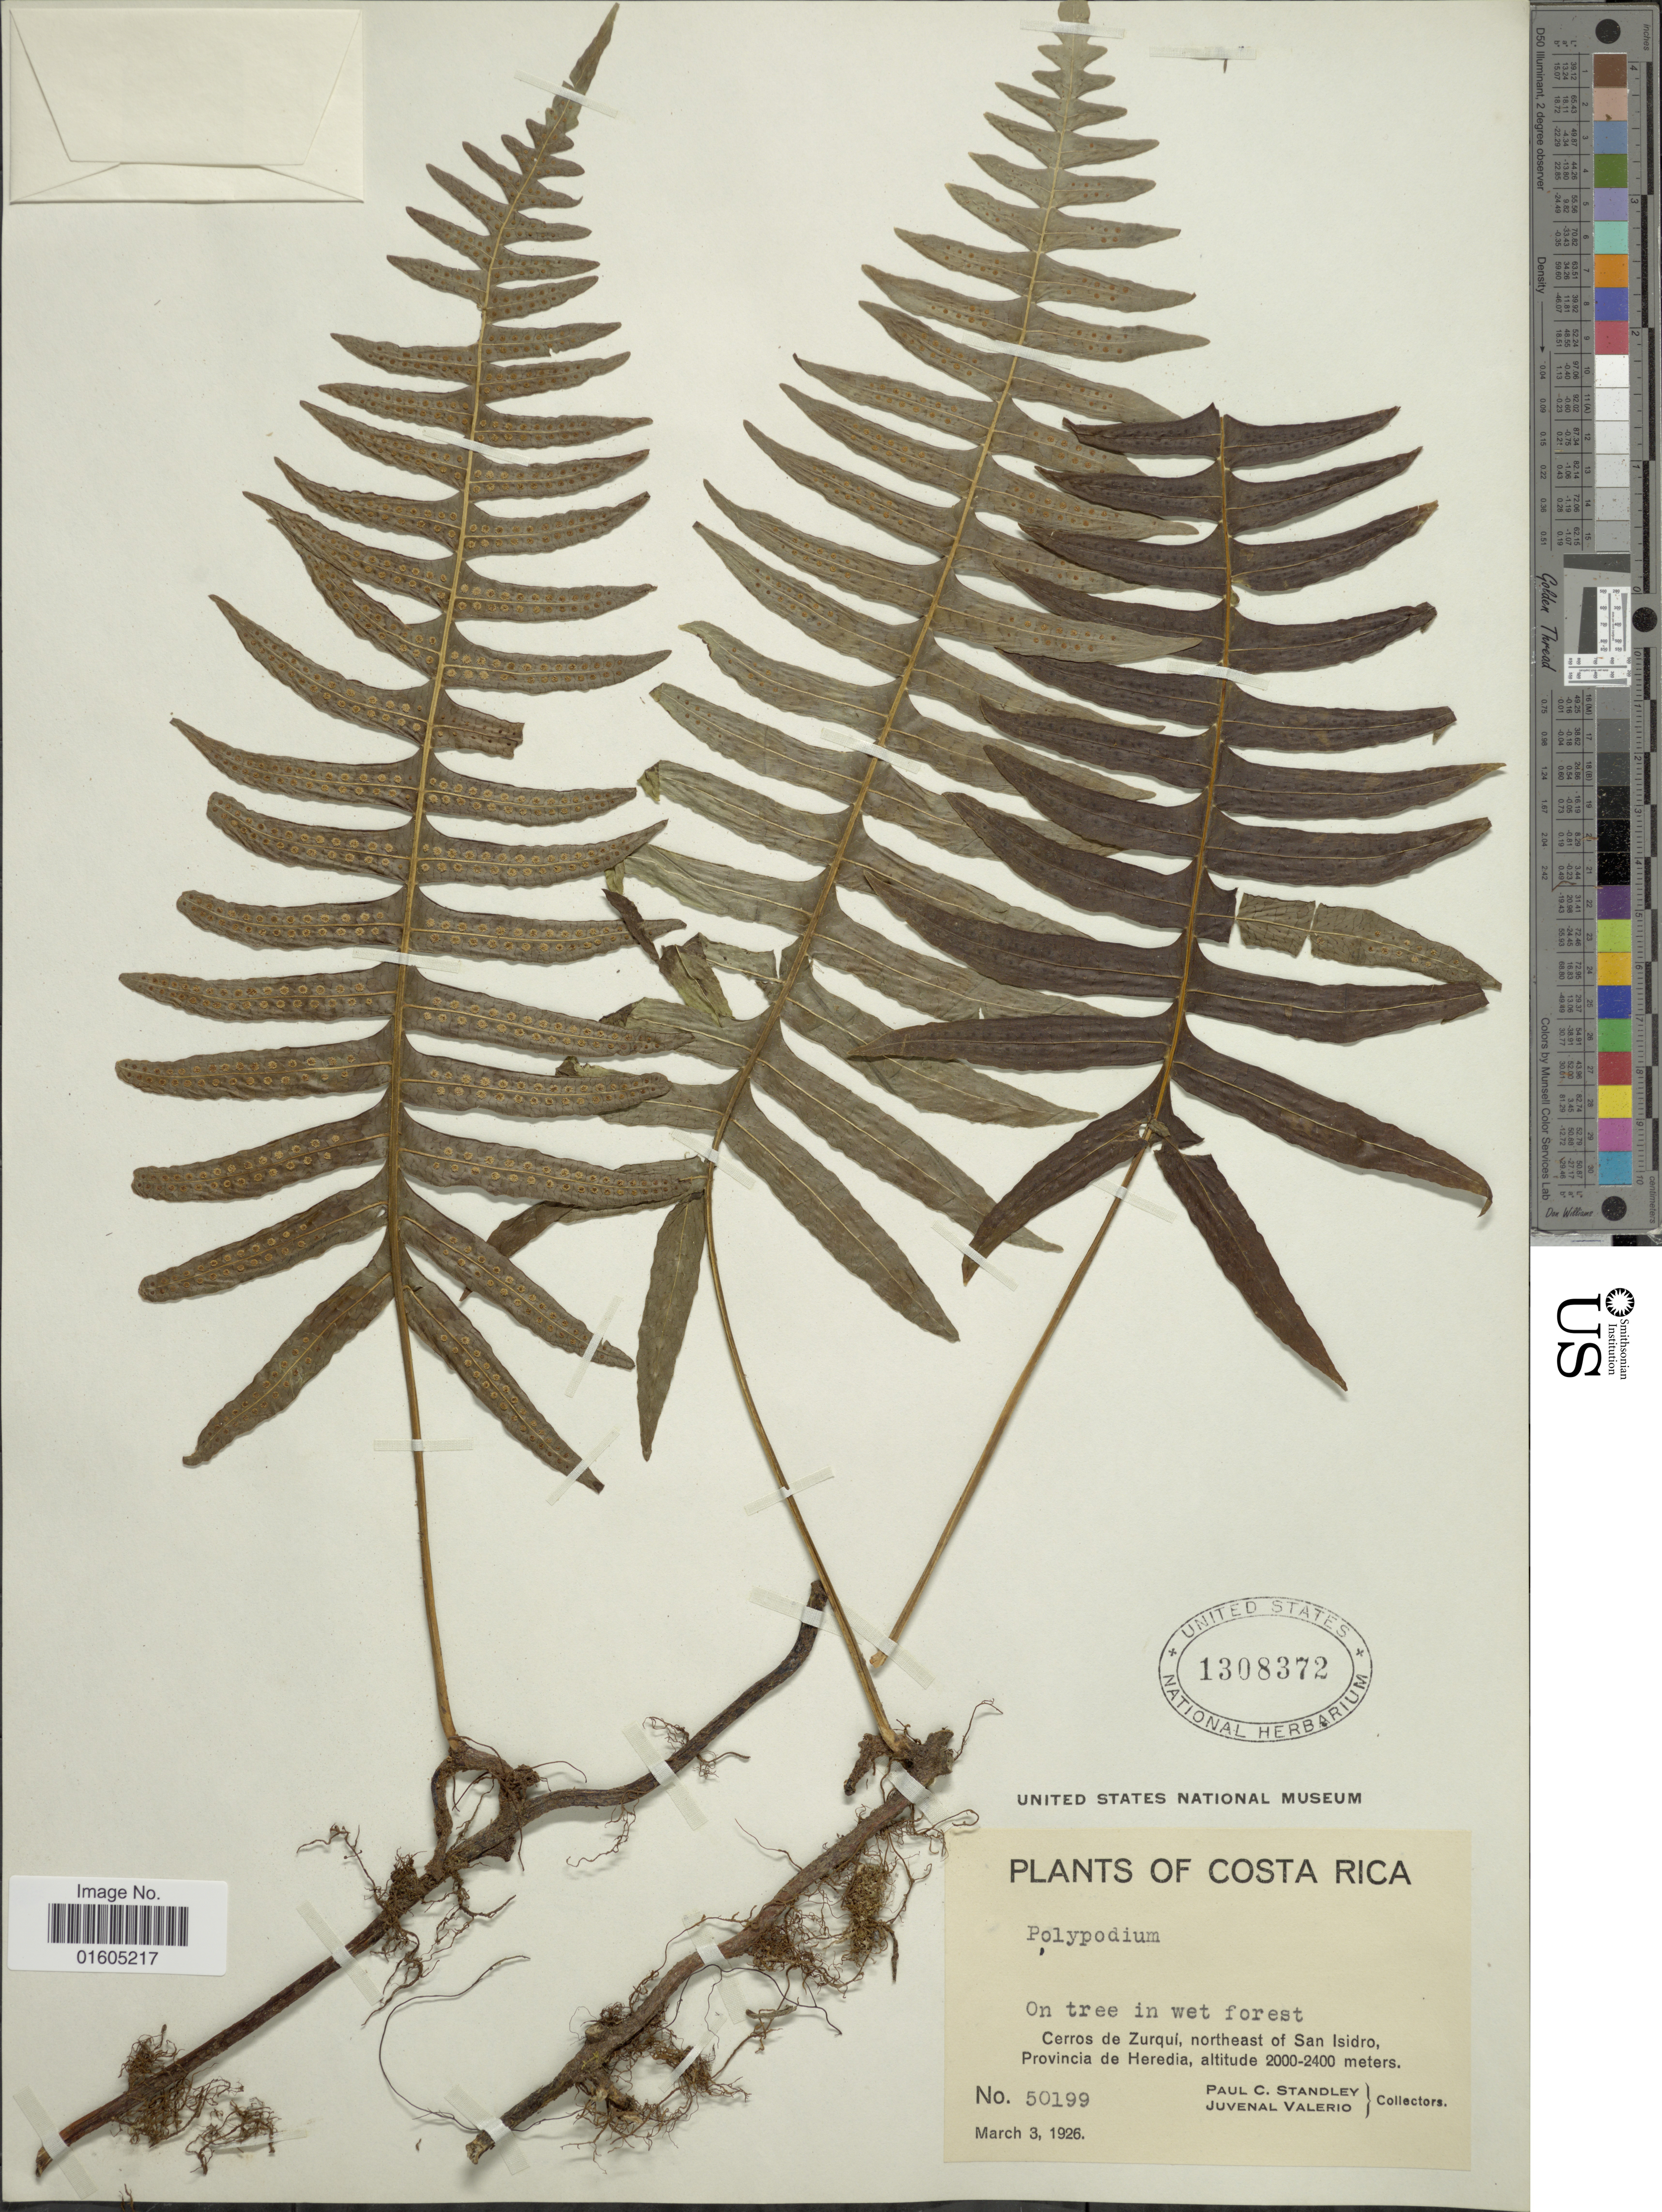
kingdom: Plantae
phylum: Tracheophyta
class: Polypodiopsida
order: Polypodiales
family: Polypodiaceae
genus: Serpocaulon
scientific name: Serpocaulon loriceum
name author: (L.) A.R. Sm.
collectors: P. C. Standley & J. Valerio R.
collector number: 50199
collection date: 1926-03-03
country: Costa Rica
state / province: Heredia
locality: Costa Rica. Cerros de Zurqui, northeast of San Isidro, Provincia de Heredia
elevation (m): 2000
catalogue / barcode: US 1308372